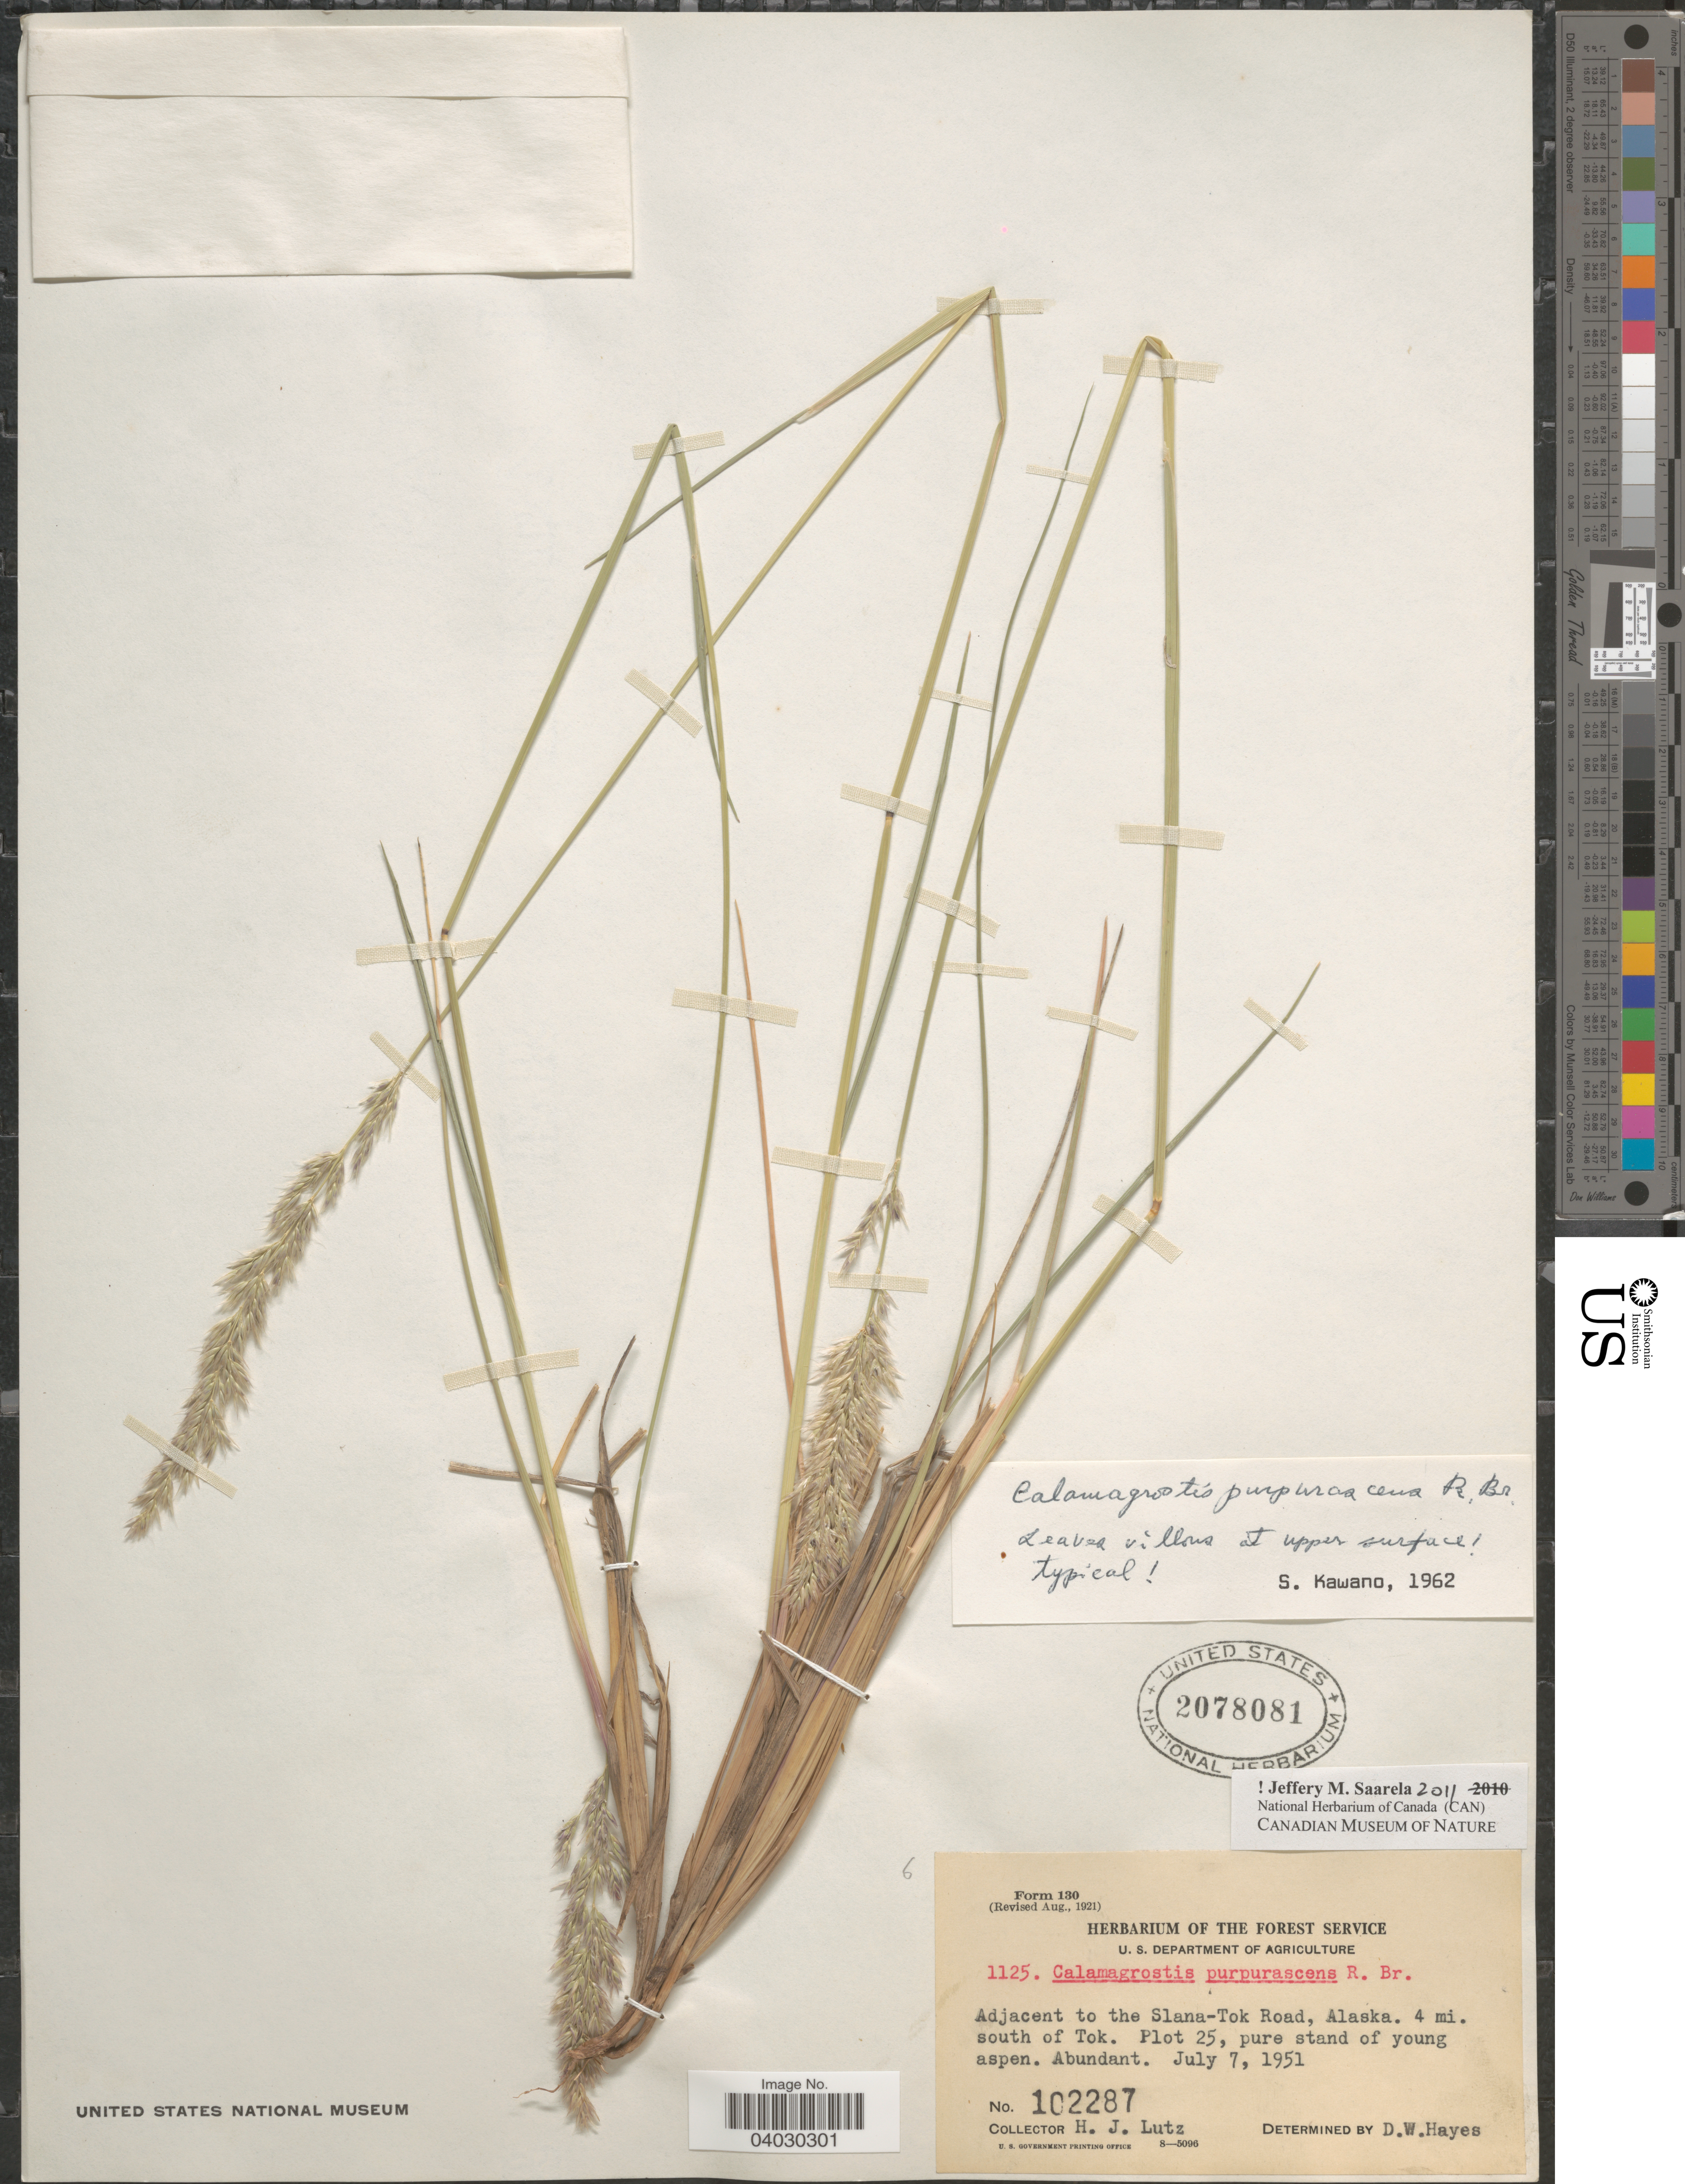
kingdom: Plantae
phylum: Tracheophyta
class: Liliopsida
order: Poales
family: Poaceae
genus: Calamagrostis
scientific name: Calamagrostis purpurascens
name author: R. Br.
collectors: H. J. Lutz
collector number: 102287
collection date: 1951-07-07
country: United States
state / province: Alaska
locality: Adjacent to the Slana-Tok Road. 4 mi. south of Tok. Plot 25.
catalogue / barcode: US 2078081